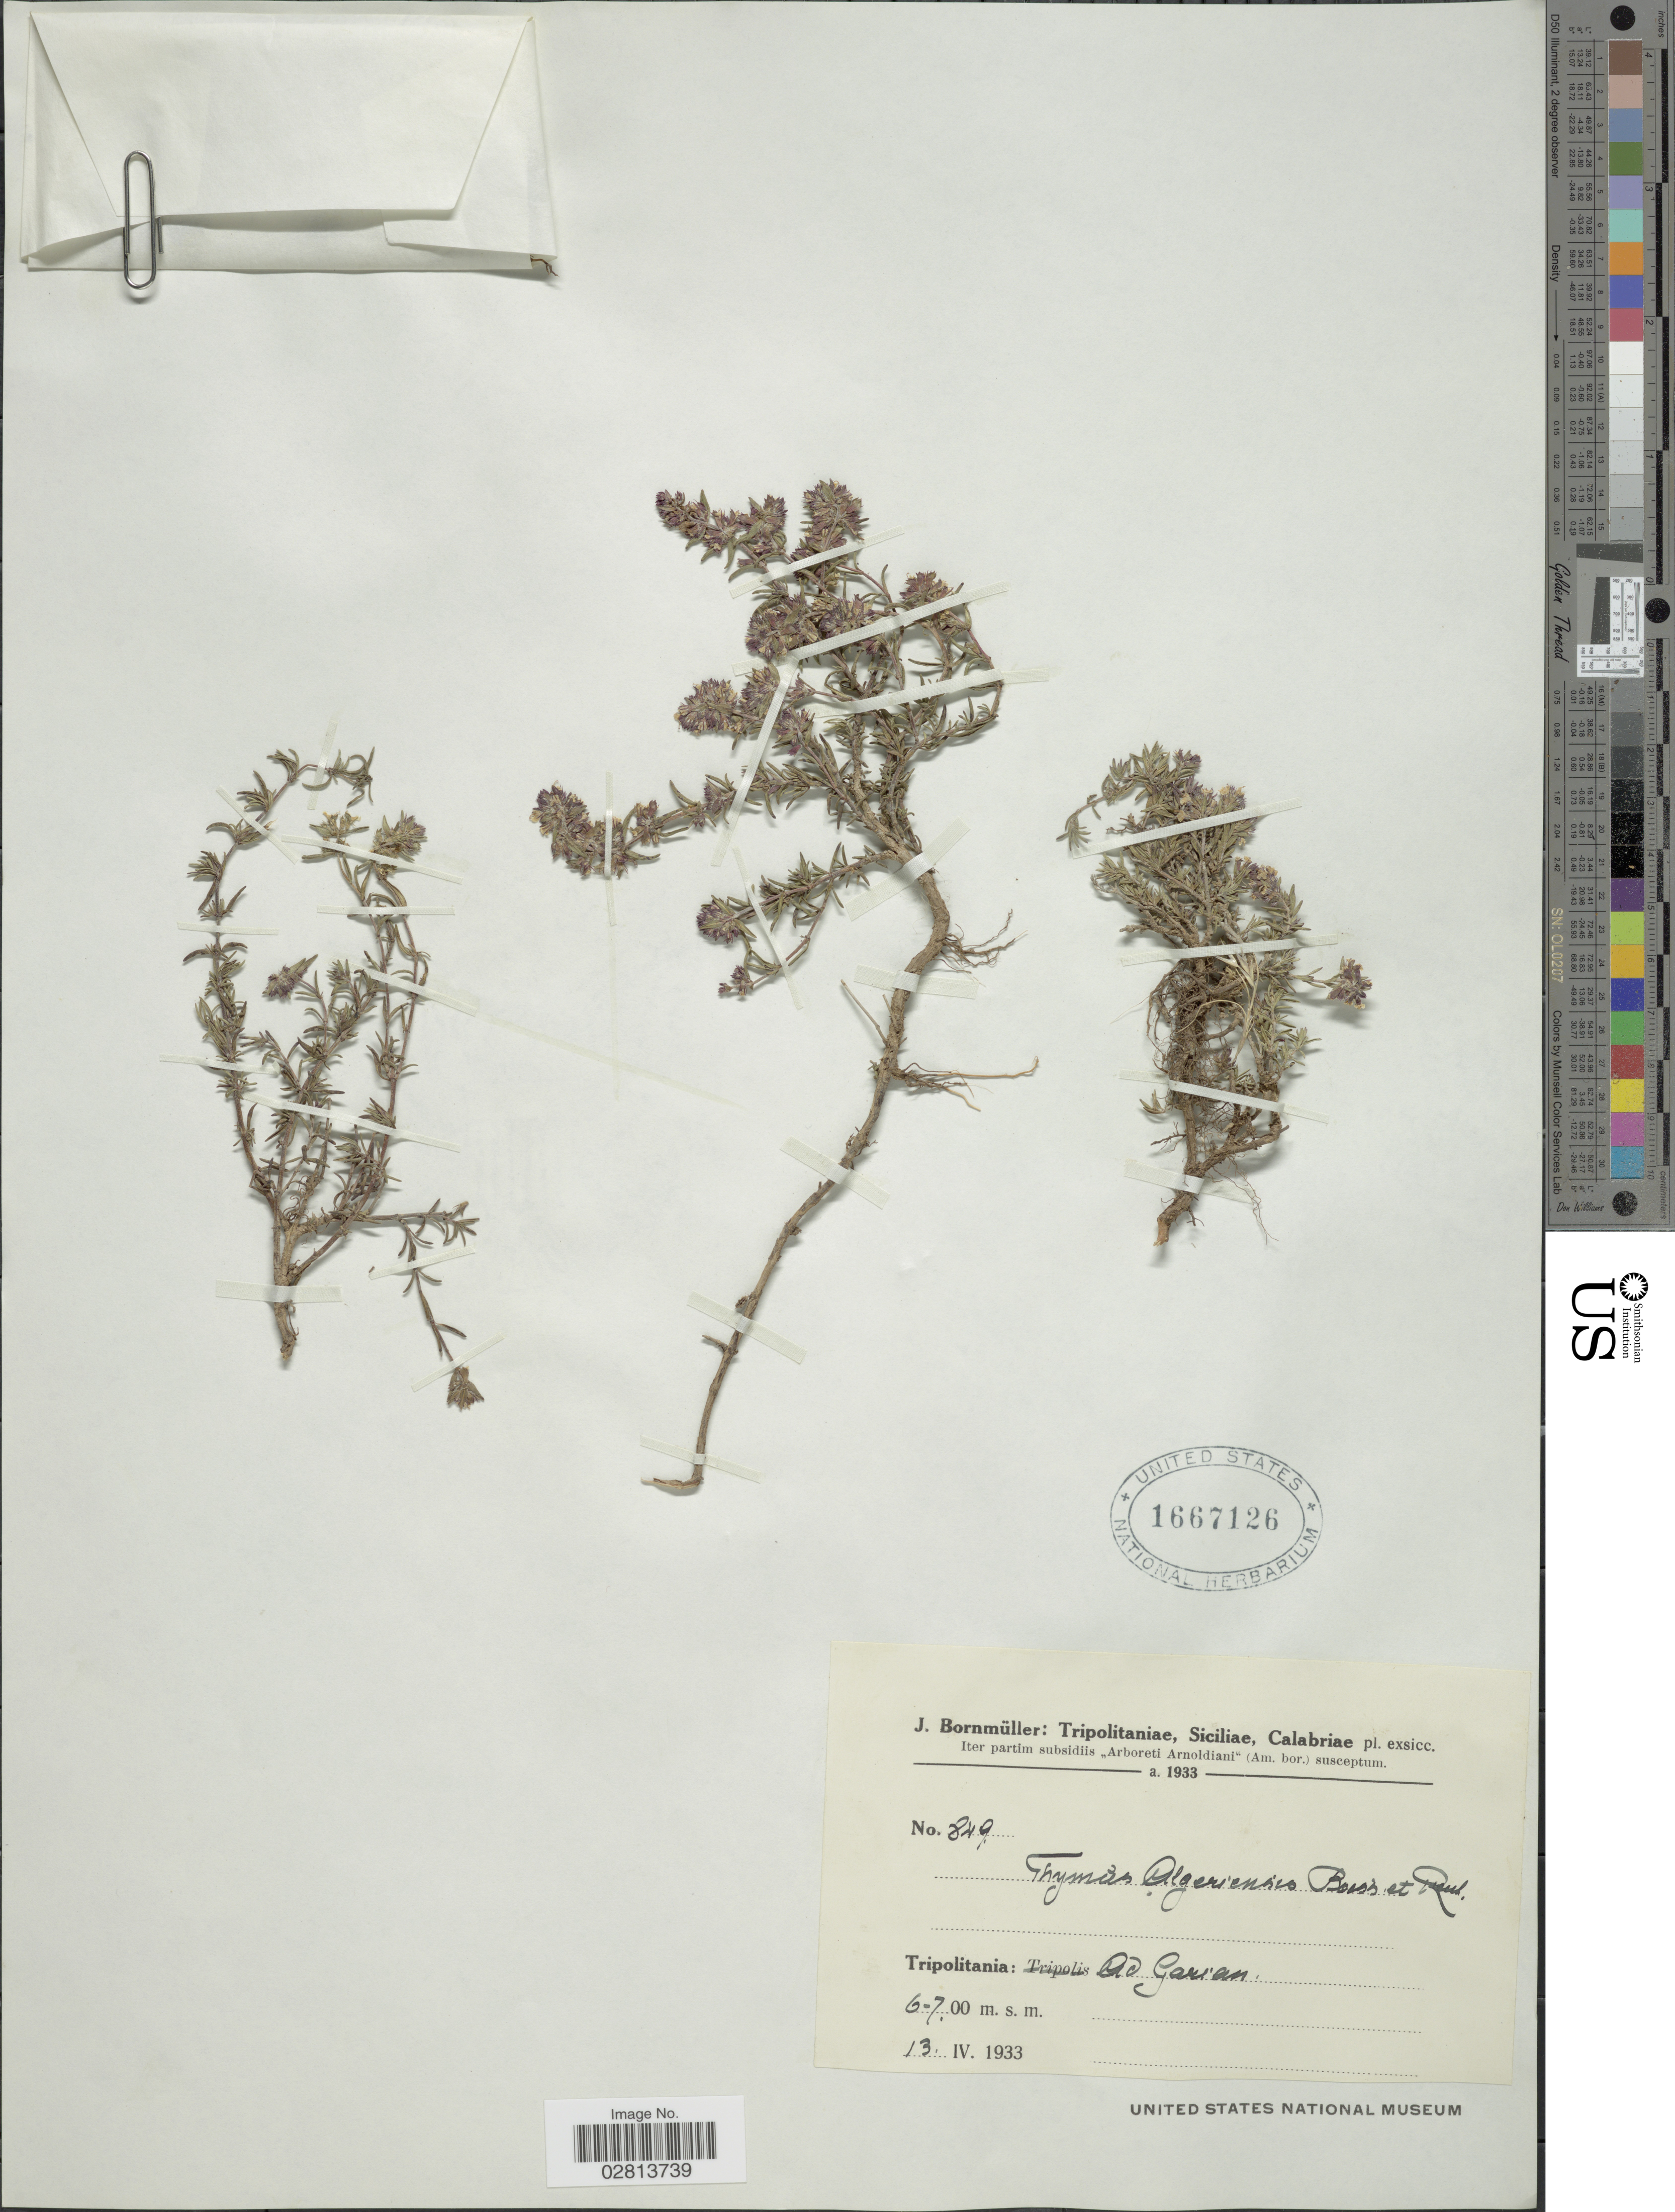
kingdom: Plantae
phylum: Tracheophyta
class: Magnoliopsida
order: Lamiales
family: Lamiaceae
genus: Thymus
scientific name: Thymus algeriensis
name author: Boiss. & Reut.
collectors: J. Bornmüller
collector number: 849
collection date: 1933-04-13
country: Libya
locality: Tripolitania: Ad Garian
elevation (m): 600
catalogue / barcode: US 1667126